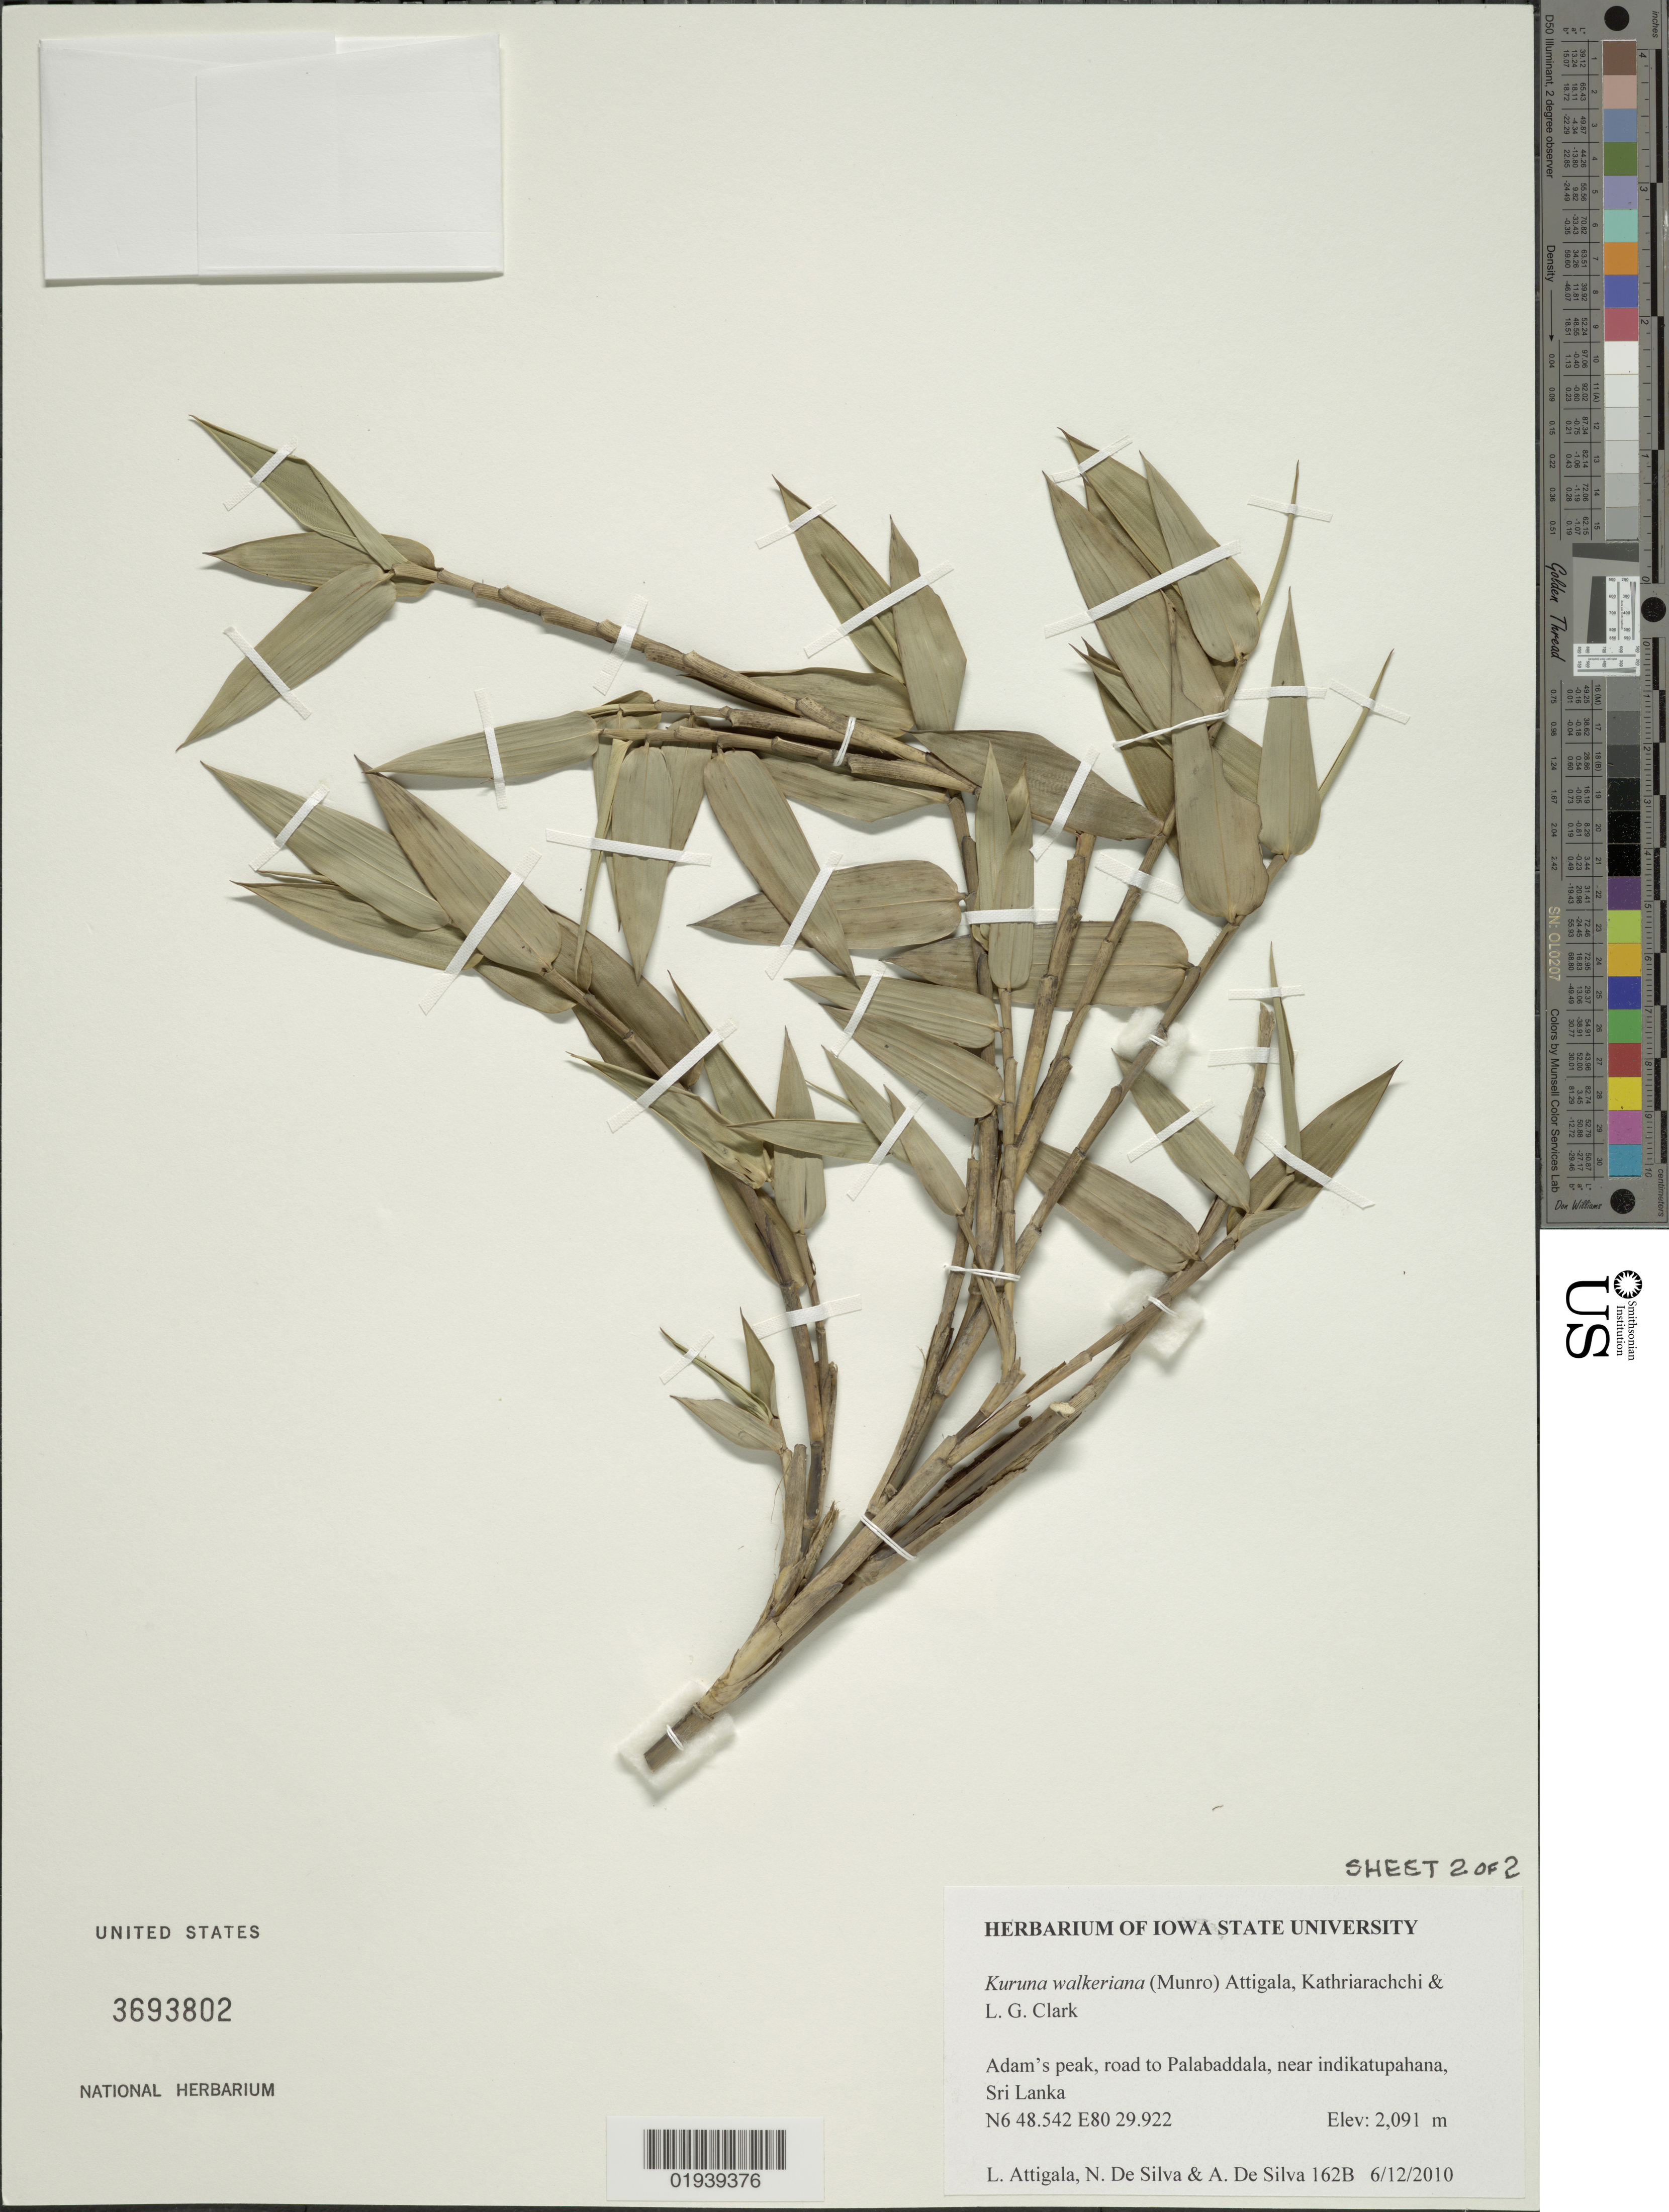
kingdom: Plantae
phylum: Tracheophyta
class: Liliopsida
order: Poales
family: Poaceae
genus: Kuruna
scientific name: Kuruna walkeriana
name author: (Munro) L.G. Clark et al.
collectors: L. Attigala, A. De Silva & N. De Silva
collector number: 162B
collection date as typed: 6/12/2010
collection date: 2010-06-12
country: Sri Lanka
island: Sri Lanka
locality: Adam's Peak, road to Palabaddala, near Indikatupahana.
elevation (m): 2091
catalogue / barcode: US 3693802